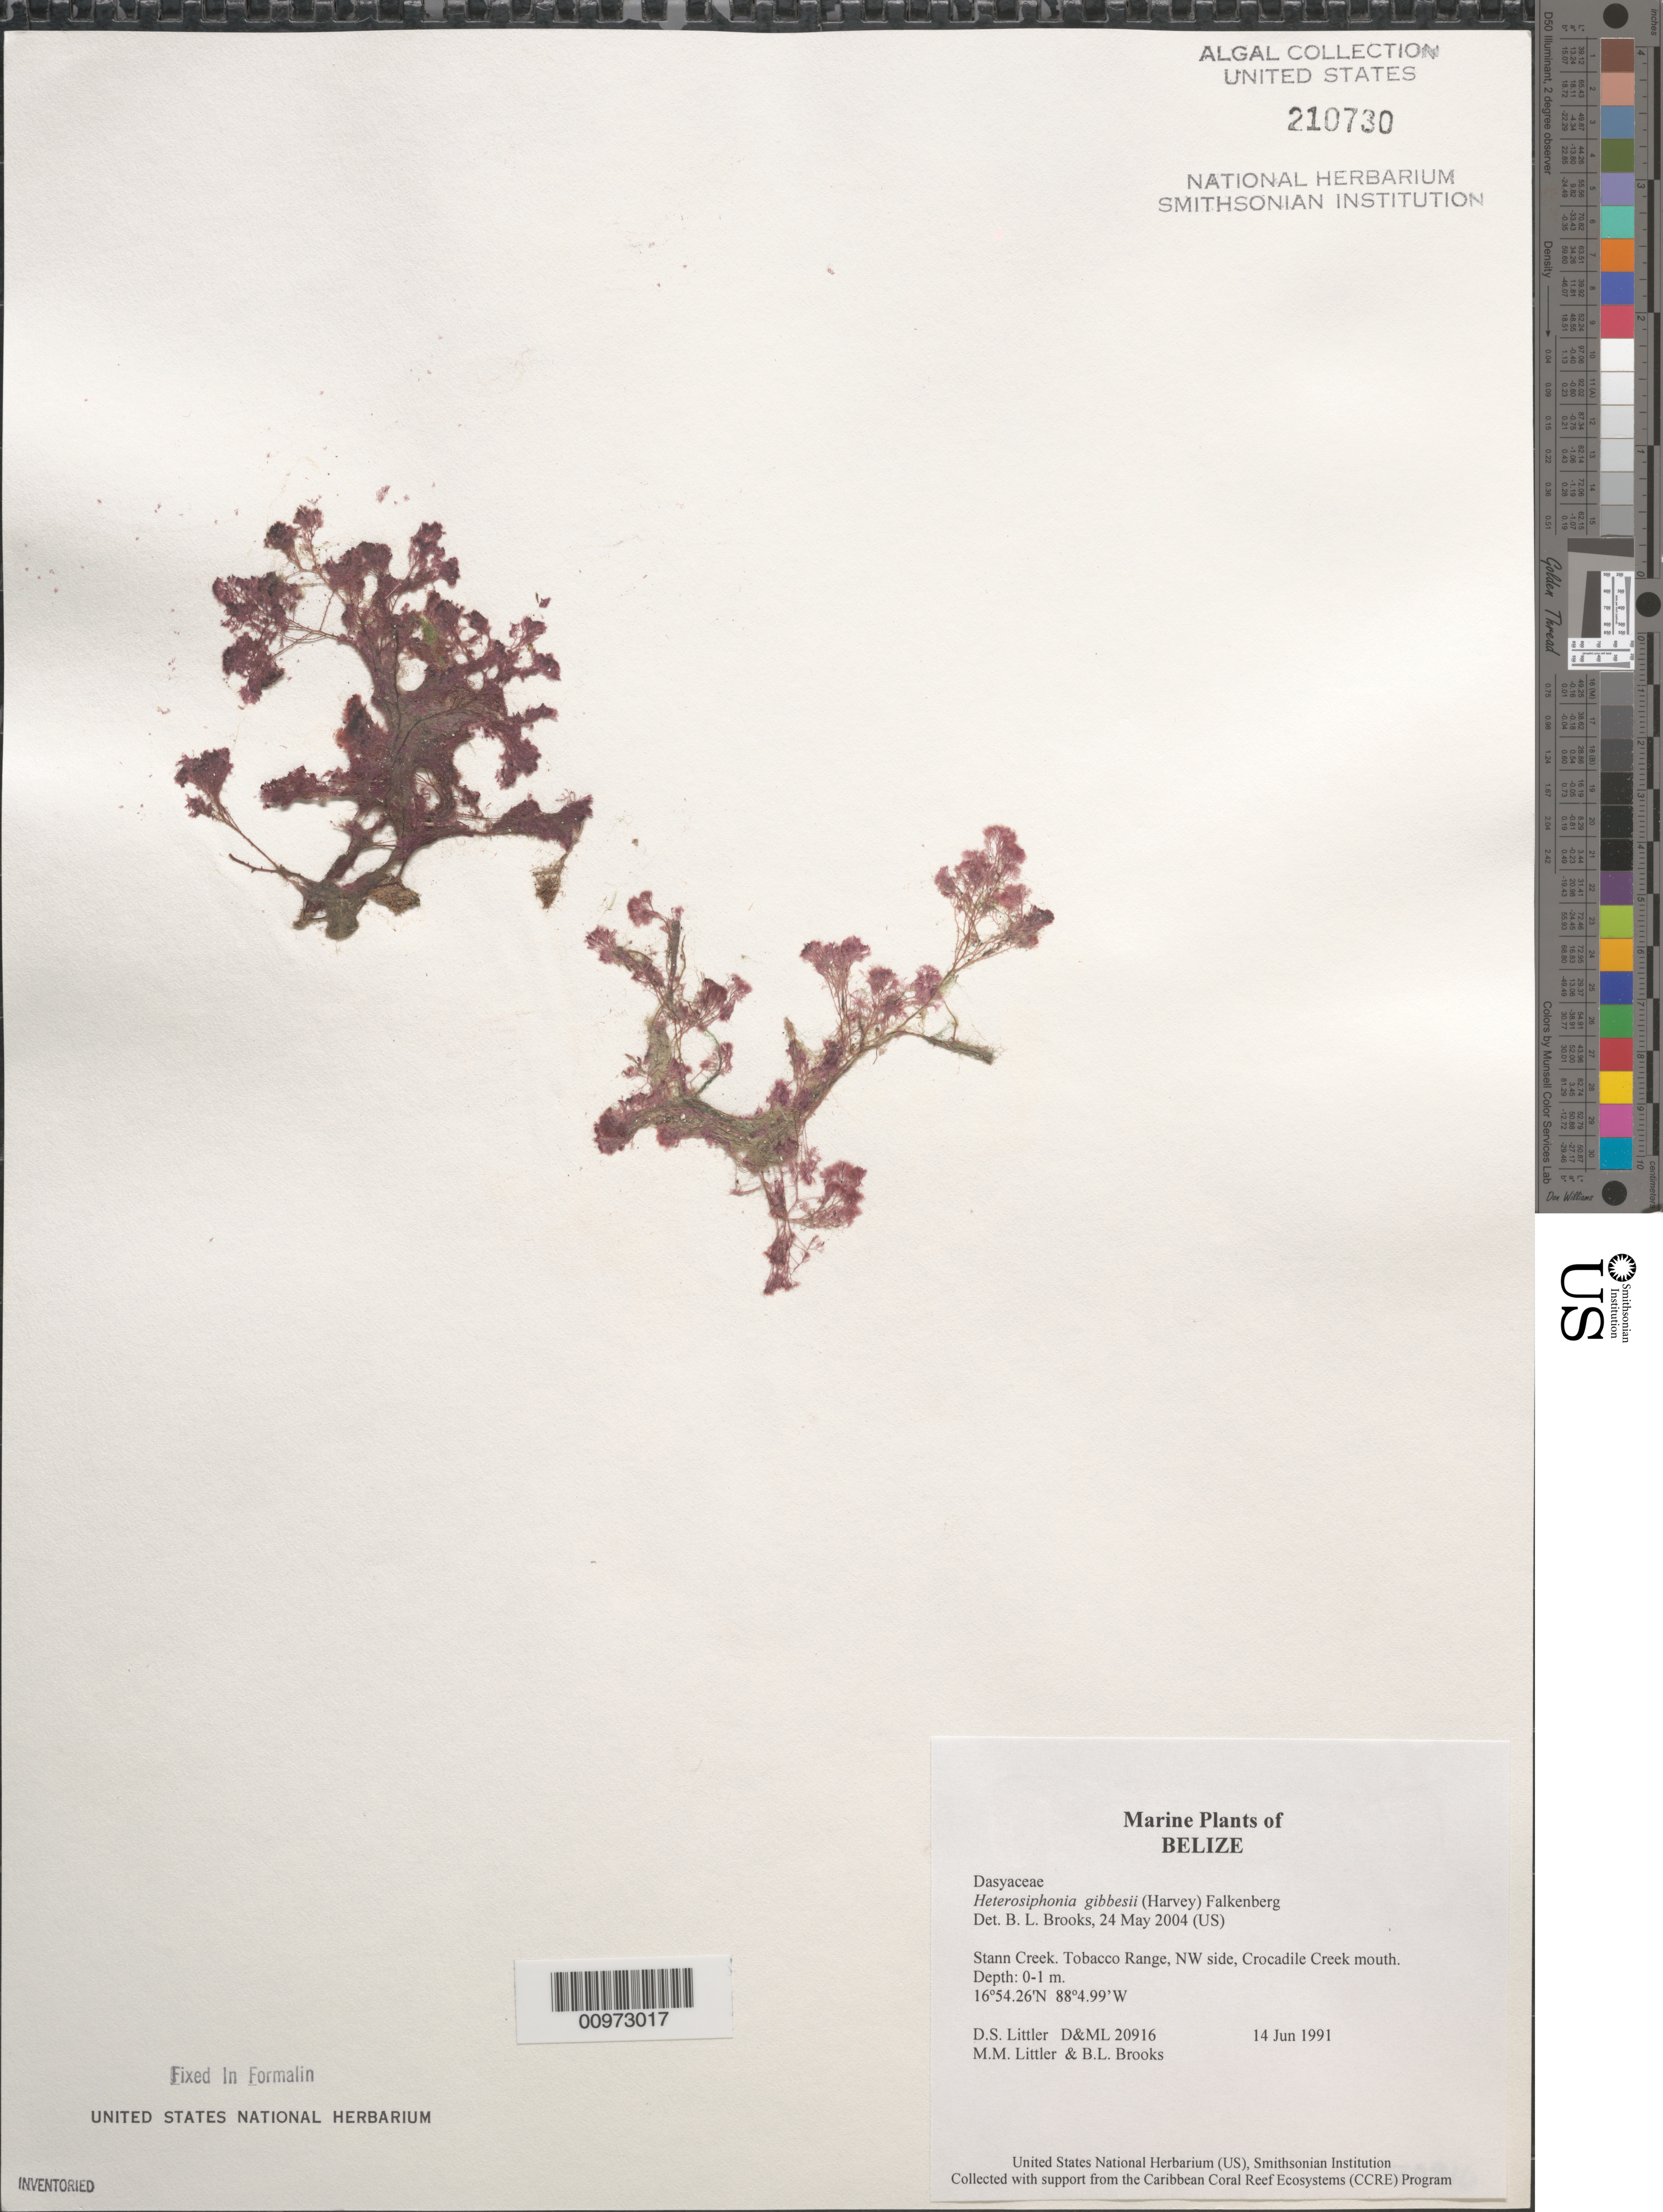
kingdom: Plantae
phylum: Rhodophyta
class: Florideophyceae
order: Ceramiales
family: Dasyaceae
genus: Heterosiphonia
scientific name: Heterosiphonia gibbesii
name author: (Harv.)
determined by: Brooks, B. L., (BOT), Smithsonian Institution - National Museum of Natural History (UNITED STATES)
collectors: D. S. Littler, M. M. Littler & B. Brooks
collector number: D&ML 20916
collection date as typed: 14 Jun 1991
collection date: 1991-06-14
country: Belize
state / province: Stann Creek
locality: Tobacco Range, northwest side, Crocodile Creek mouth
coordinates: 16 54.26'N, 88 4.99'W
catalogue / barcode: US 210730